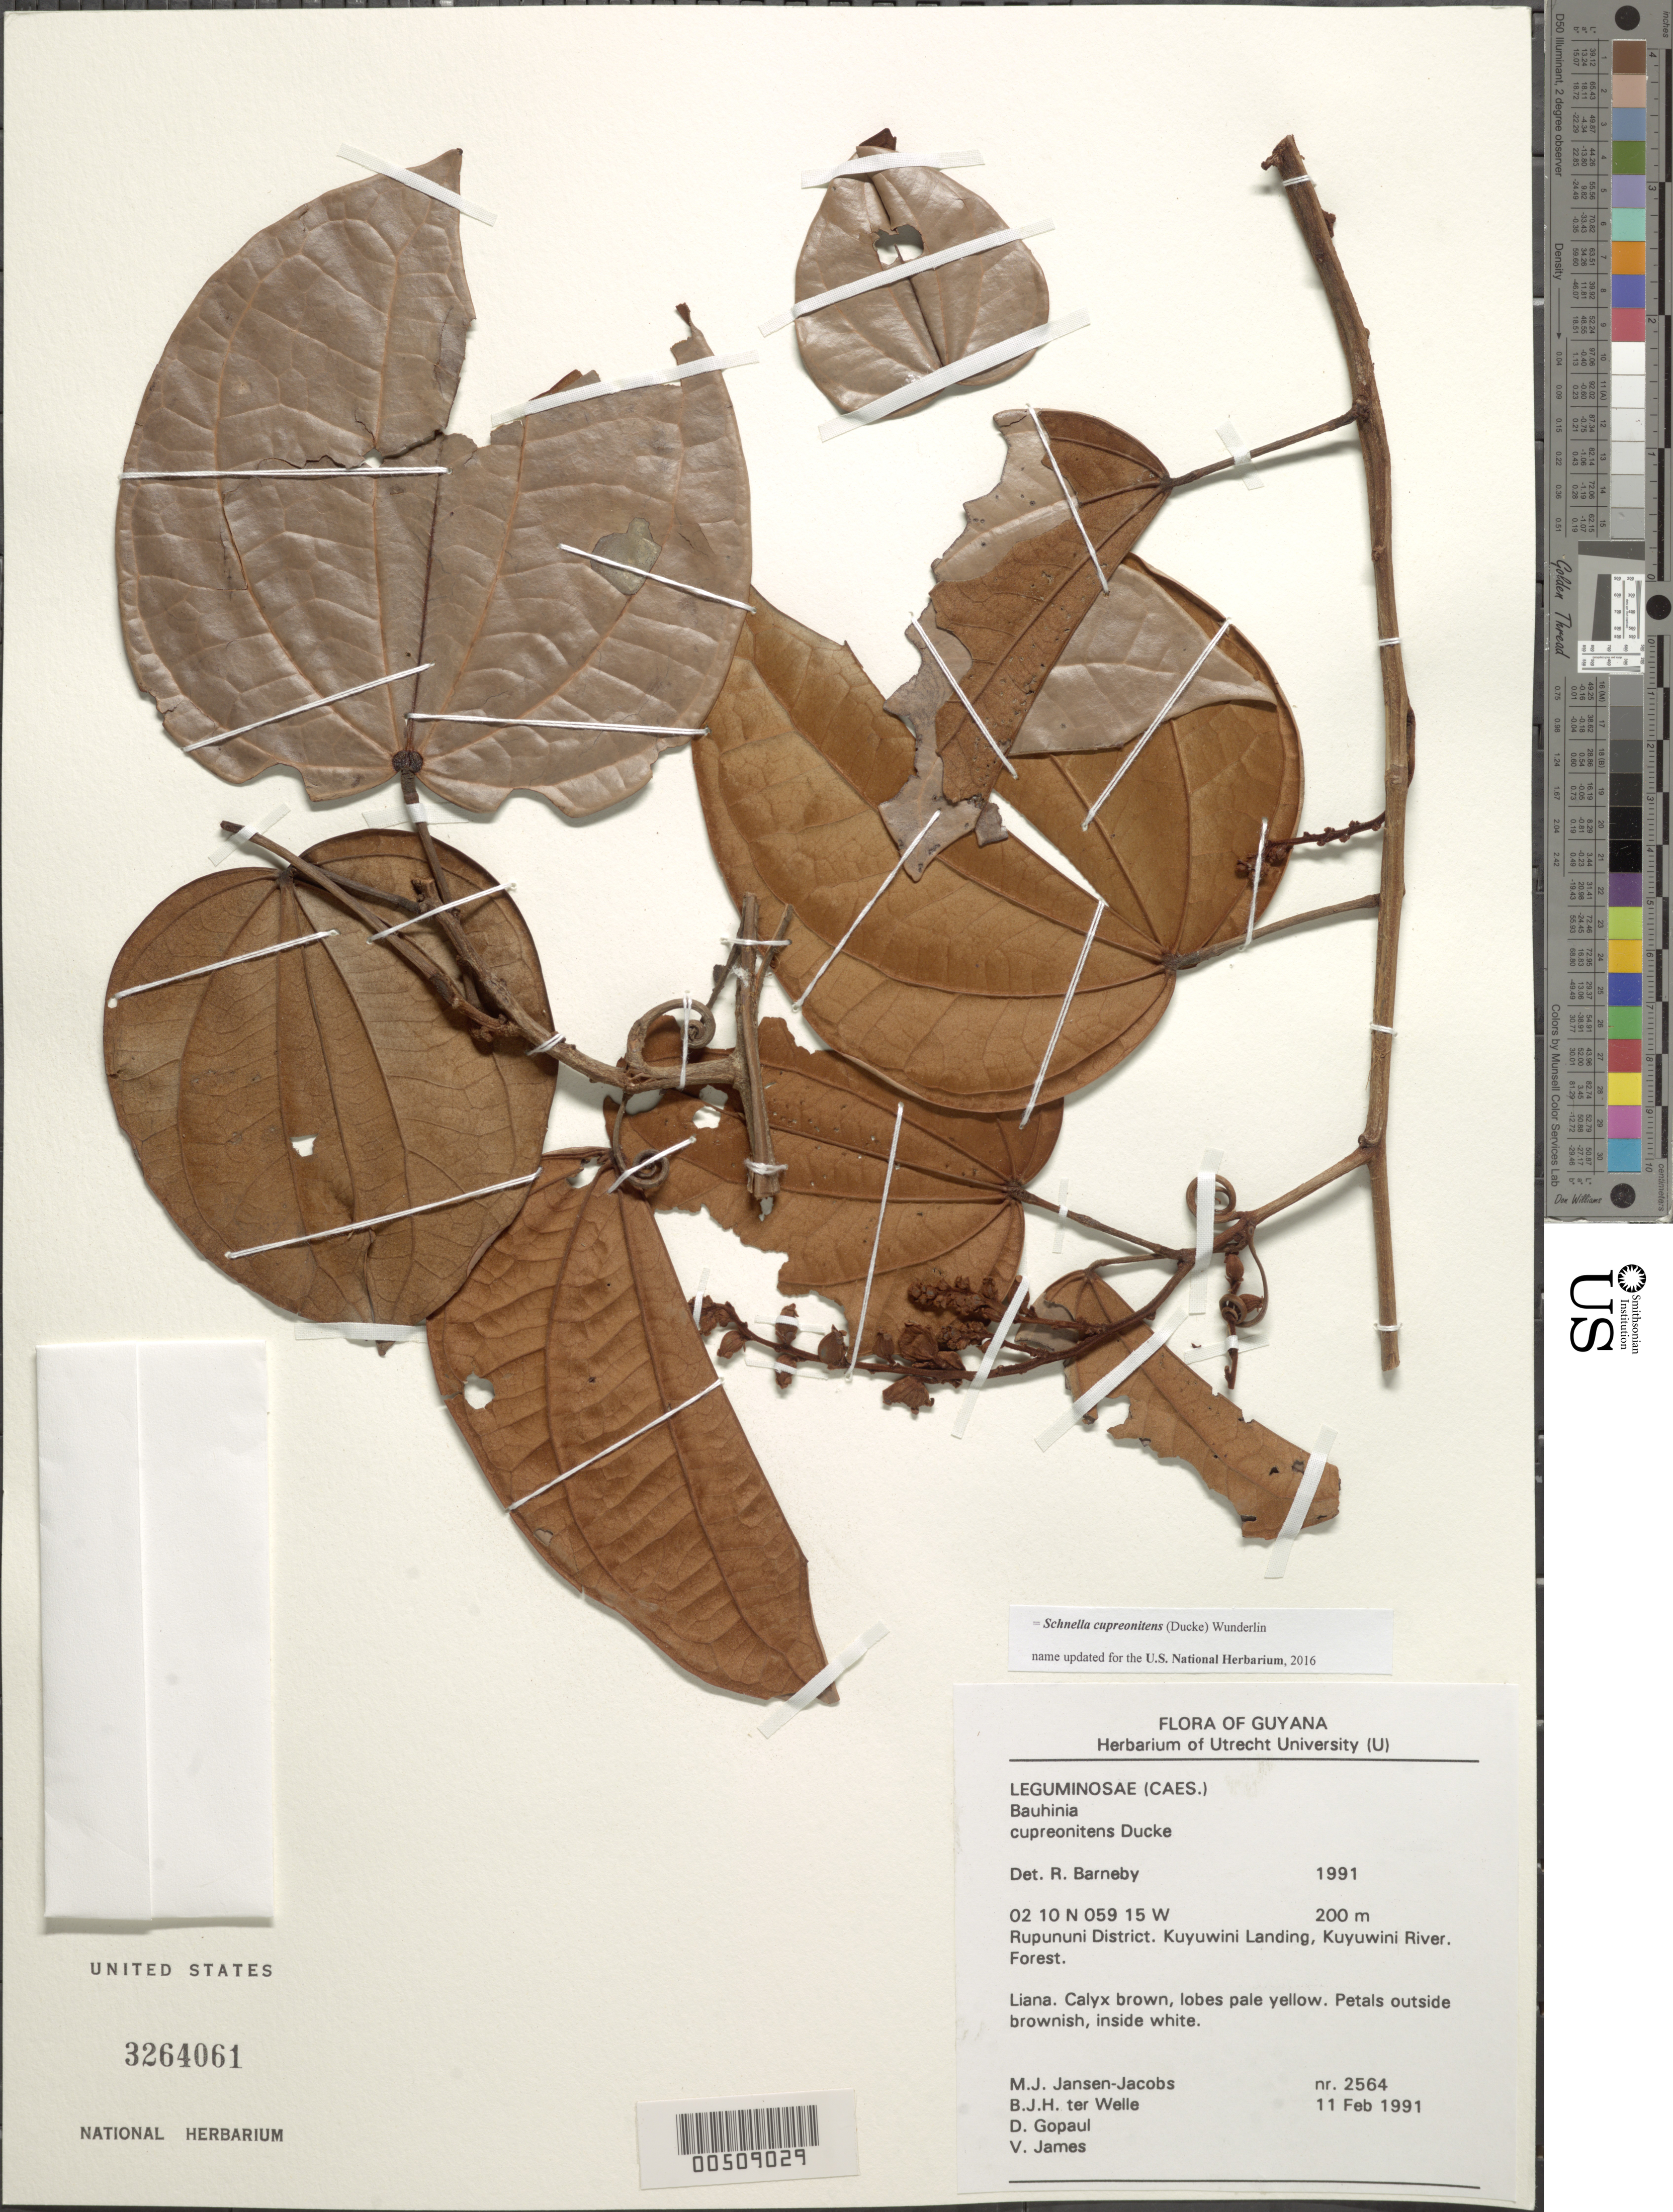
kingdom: Plantae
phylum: Tracheophyta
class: Magnoliopsida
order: Fabales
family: Fabaceae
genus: Schnella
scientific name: Schnella cupreonitens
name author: (Ducke) Wunderlin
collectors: M. J. Jansen-Jacobs, B. Welle, D. Gopaul & V. James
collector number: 2564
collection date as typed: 11 Feb 1991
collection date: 1991-02-11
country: Guyana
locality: Rupununi dist. kuyuwini landing, kuyuwini river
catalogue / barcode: US 3264061